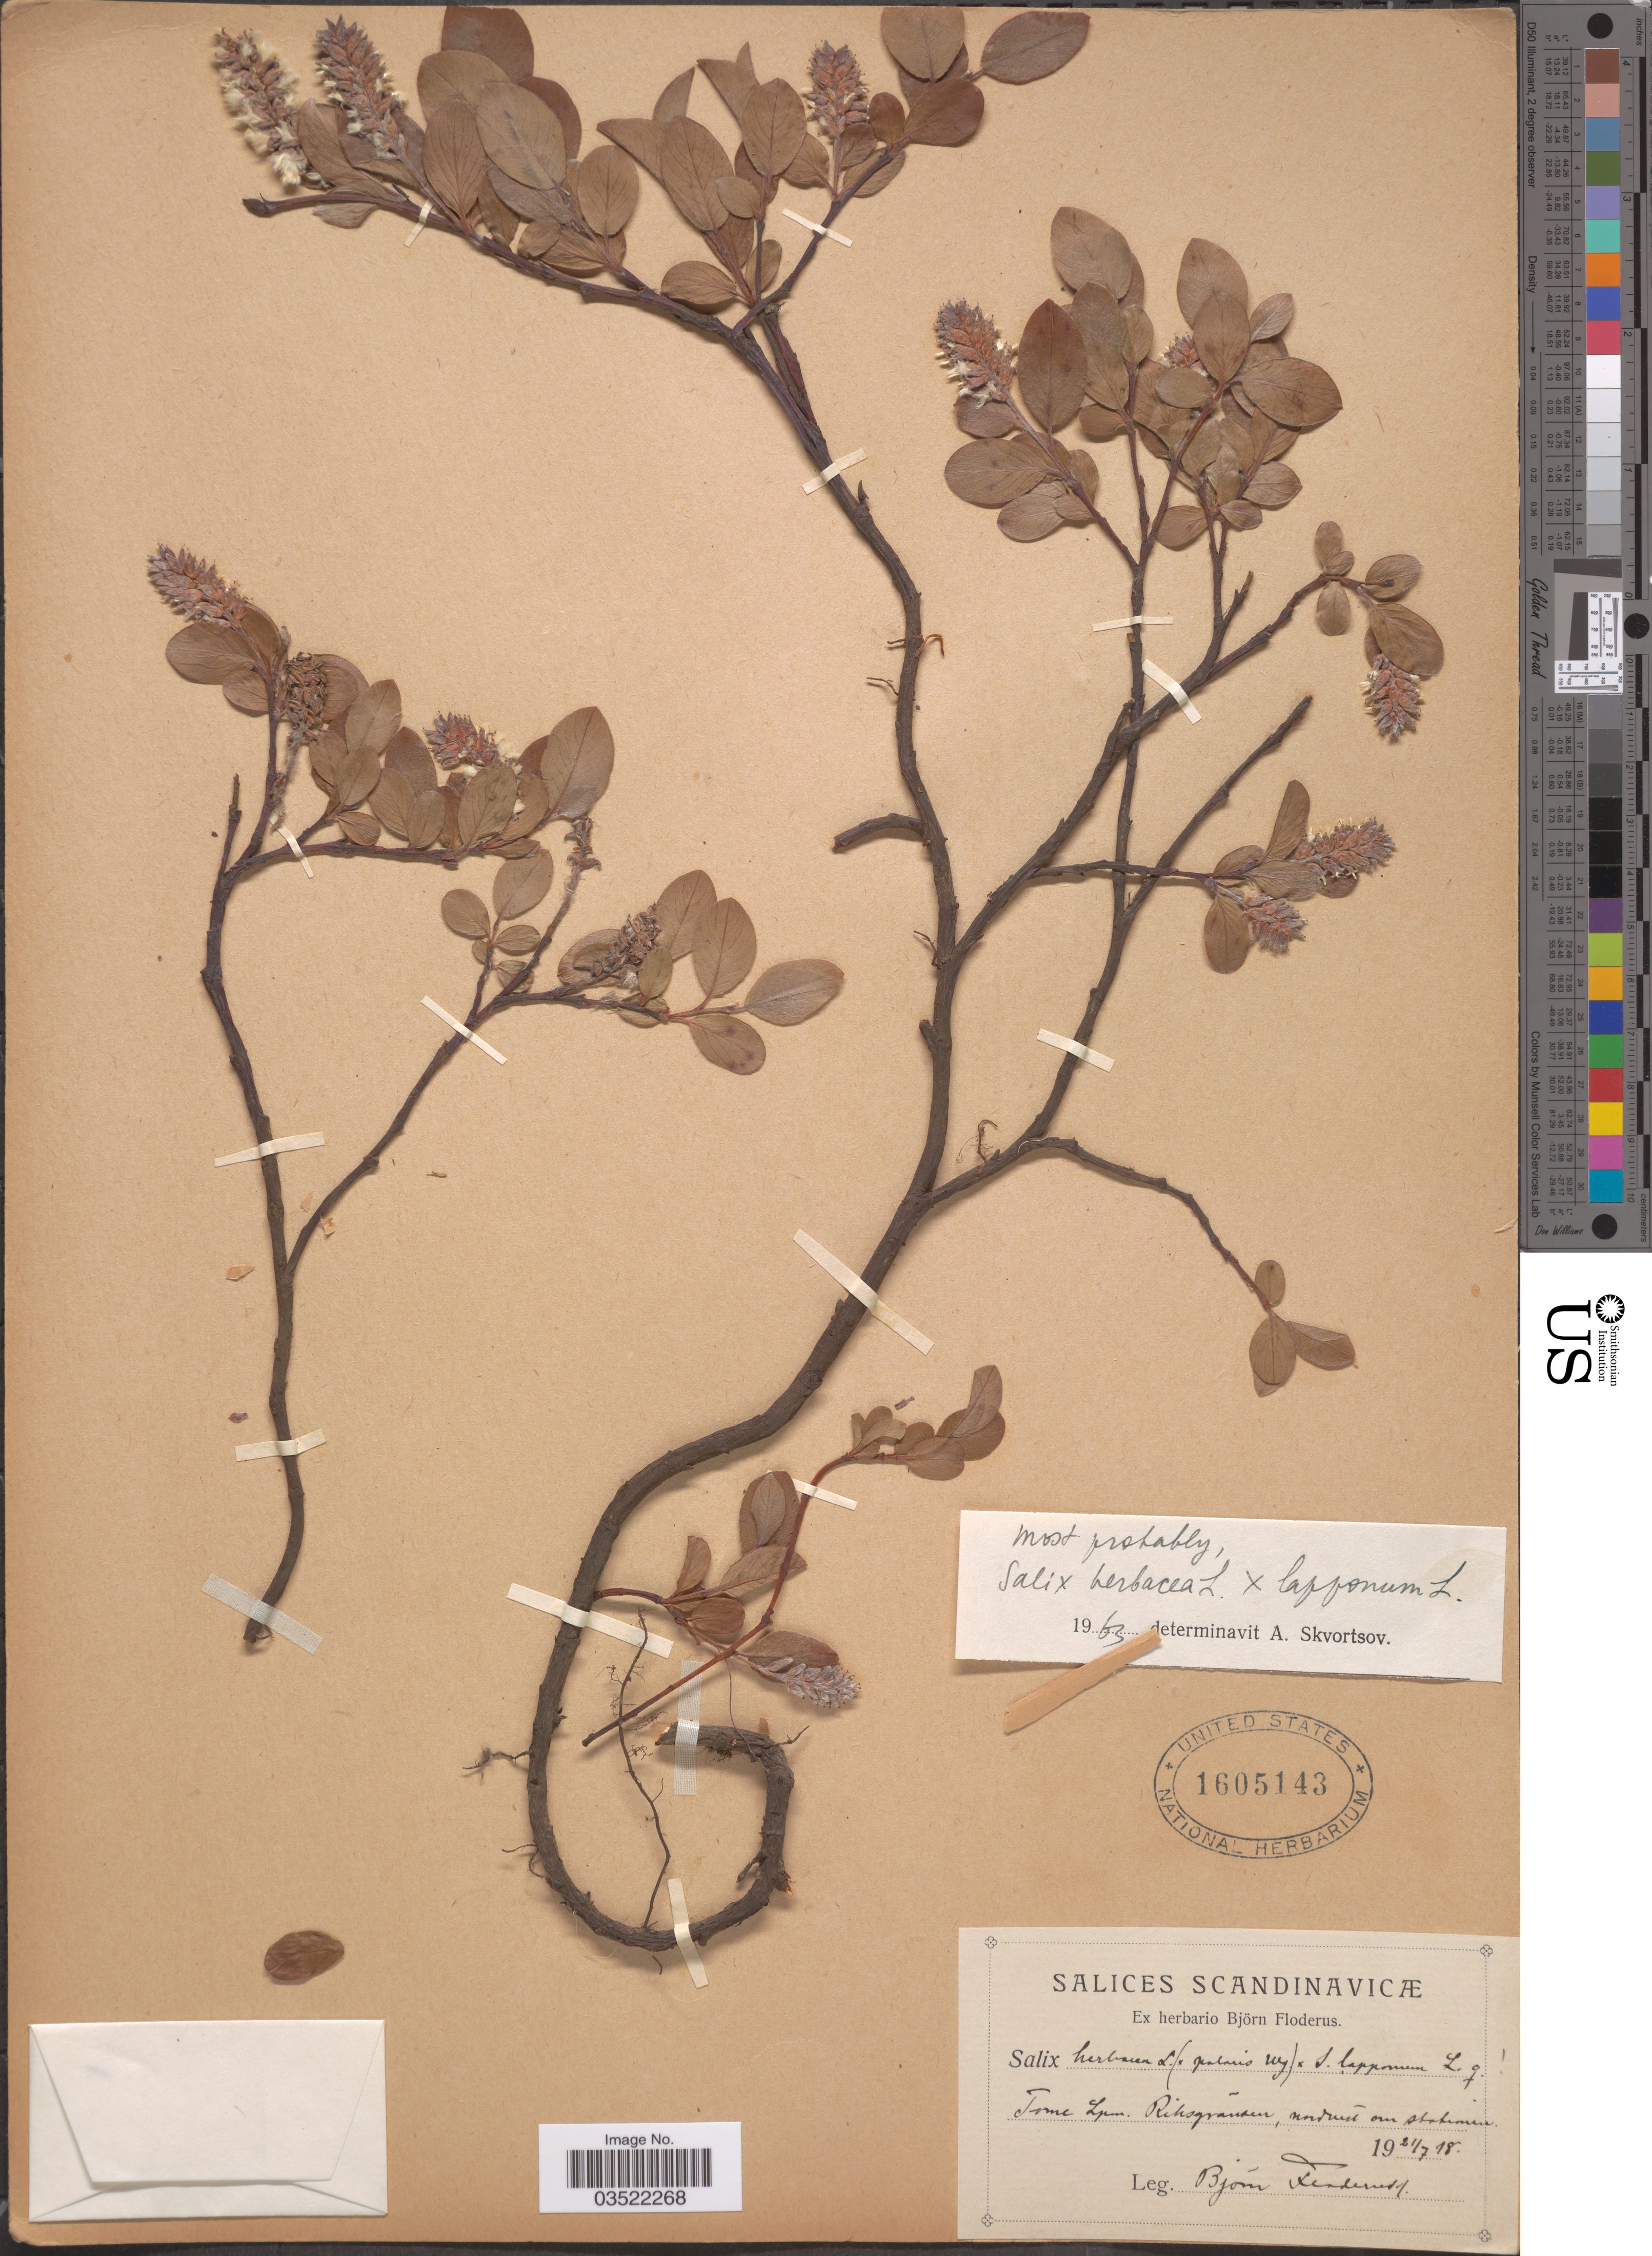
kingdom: Plantae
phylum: Tracheophyta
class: Magnoliopsida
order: Malpighiales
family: Salicaceae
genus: Salix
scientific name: Salix herbacea x S. lapponum L.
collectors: B. G. O. Floderus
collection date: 1918-07-21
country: Sweden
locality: Scandinavicæ. Torne Lpm. Riksgrãnsen, nedum orn stationen [interpreted].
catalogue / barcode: US 1605143